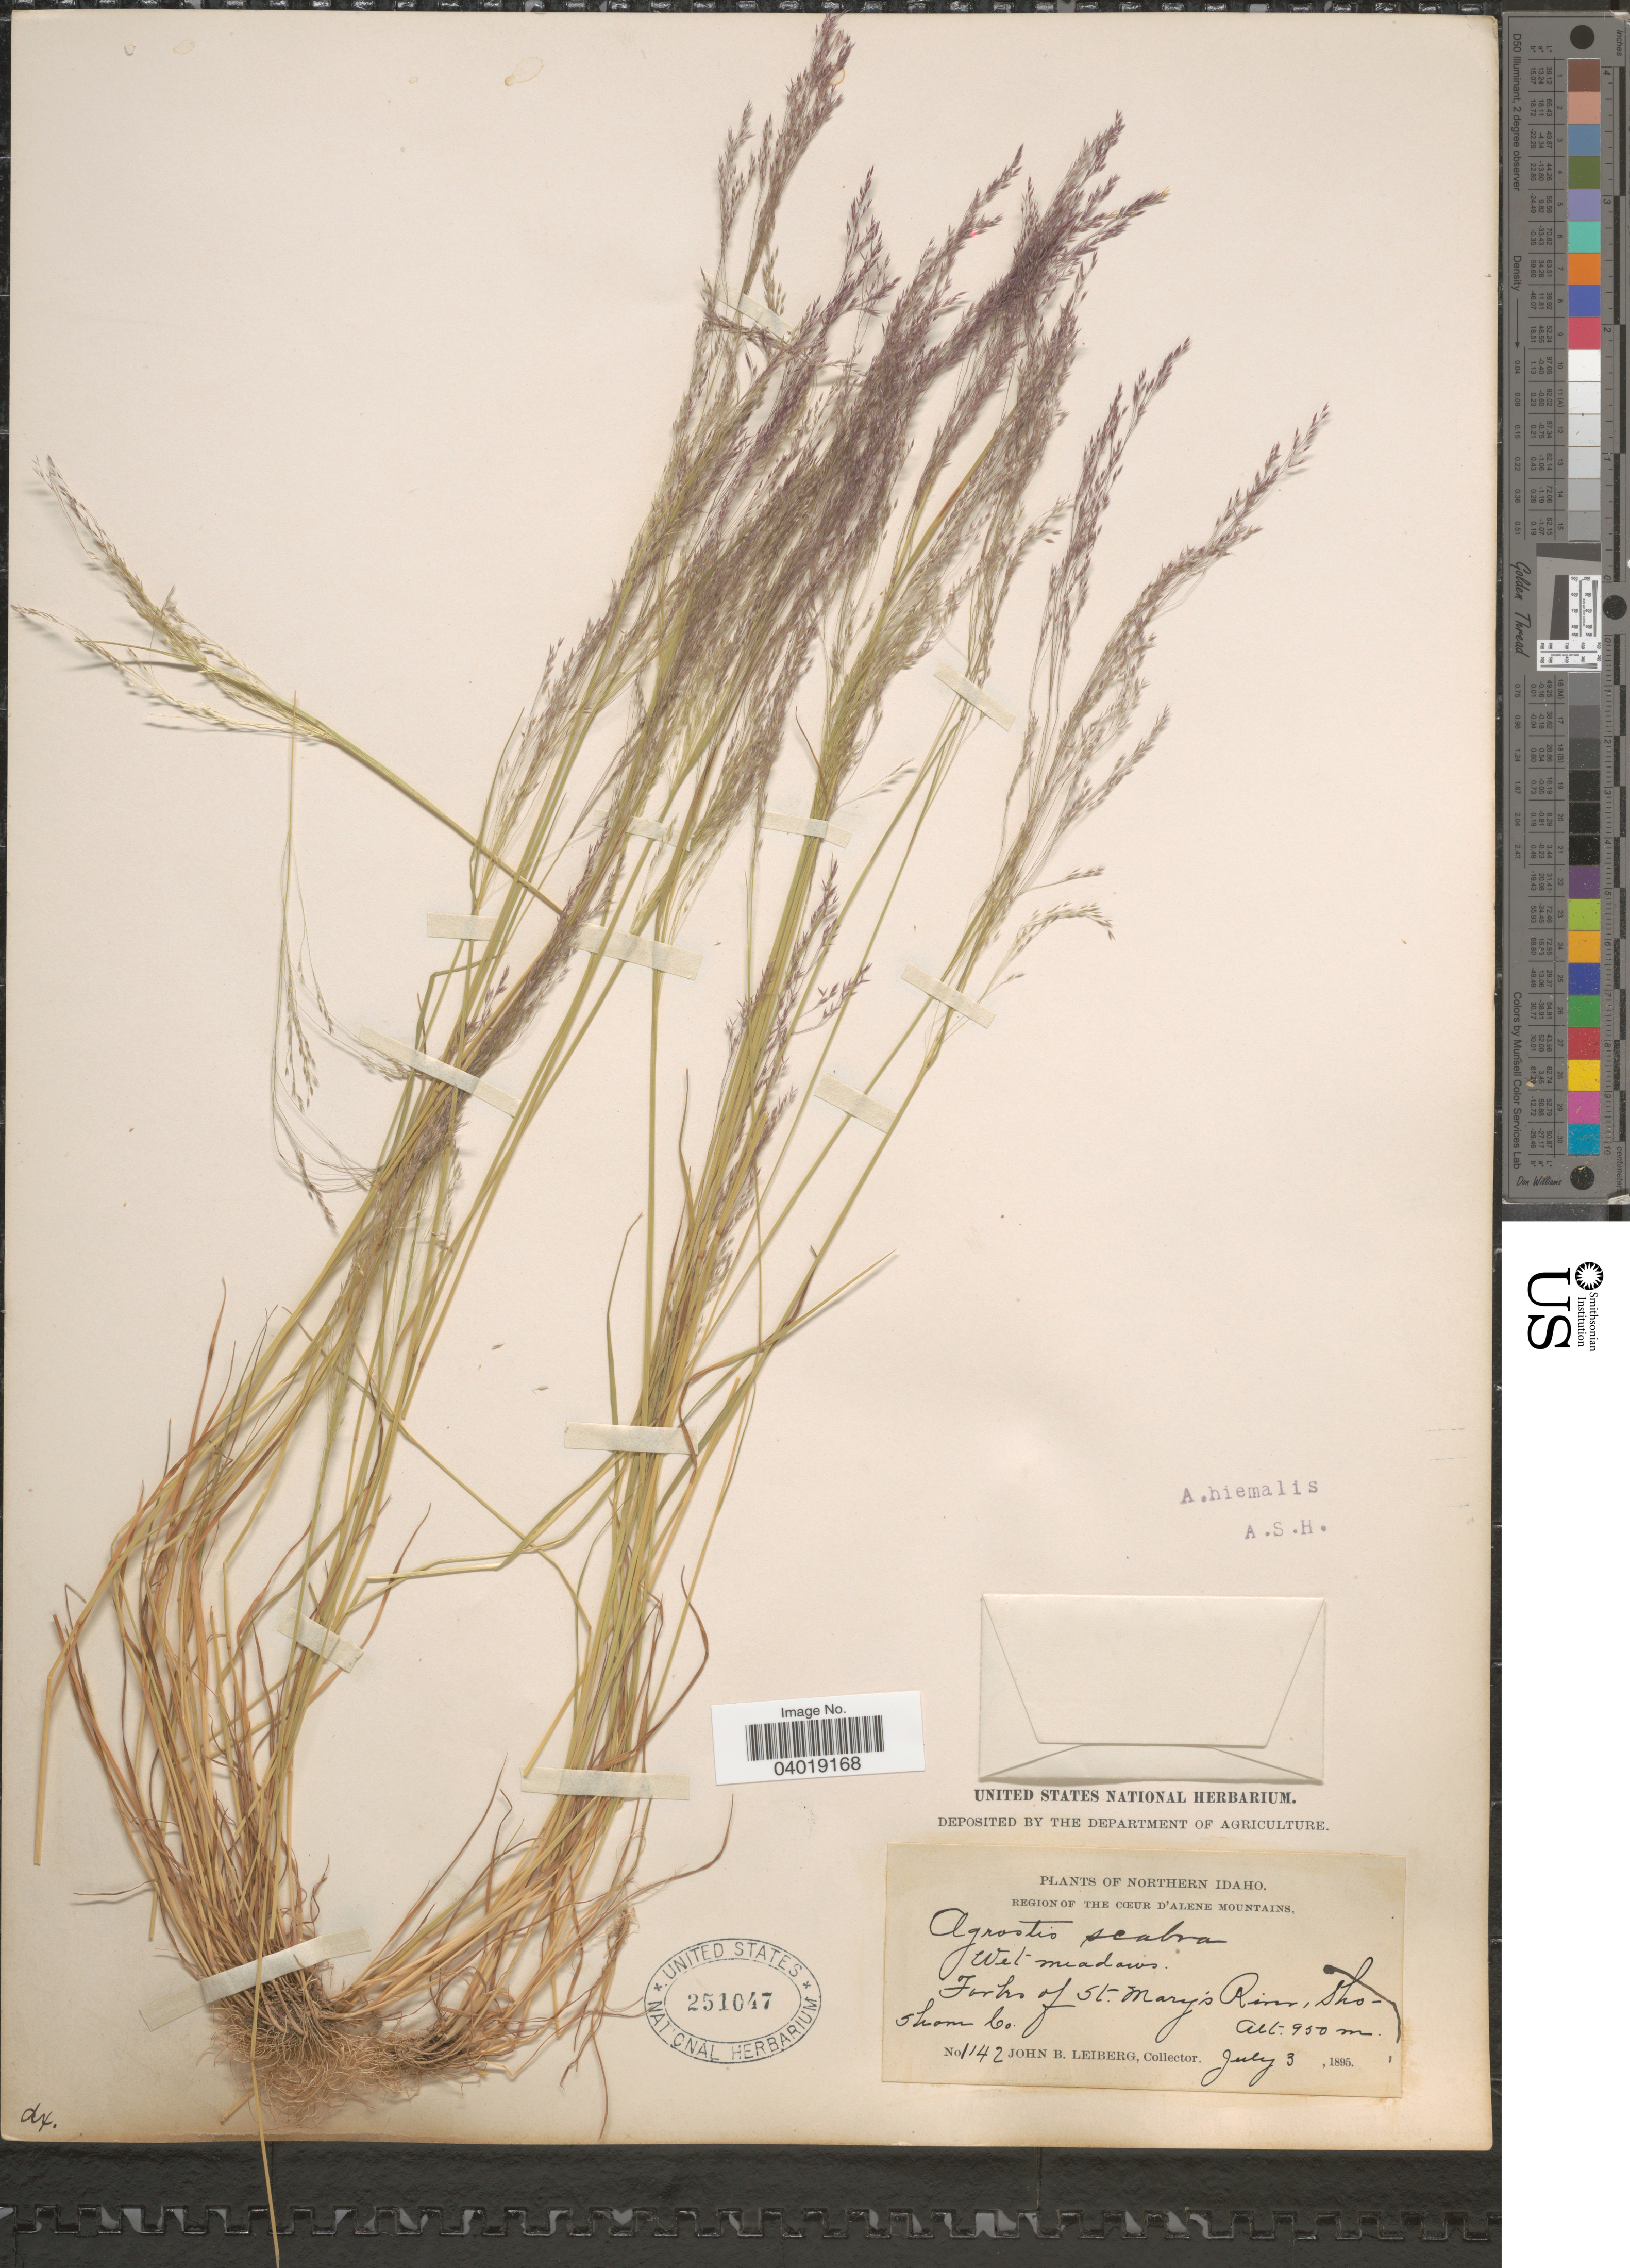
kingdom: Plantae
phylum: Tracheophyta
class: Liliopsida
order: Poales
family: Poaceae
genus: Agrostis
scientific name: Agrostis hyemalis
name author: (Walter) Britton et al.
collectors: J. B. Leiberg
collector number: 1142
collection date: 1895-07-03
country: United States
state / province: Idaho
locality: Northern Idaho. Region of the Cœur d'Alene Mountains. Forks of St. Mary's River, Shoshone Co.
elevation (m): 950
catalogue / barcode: US 251047